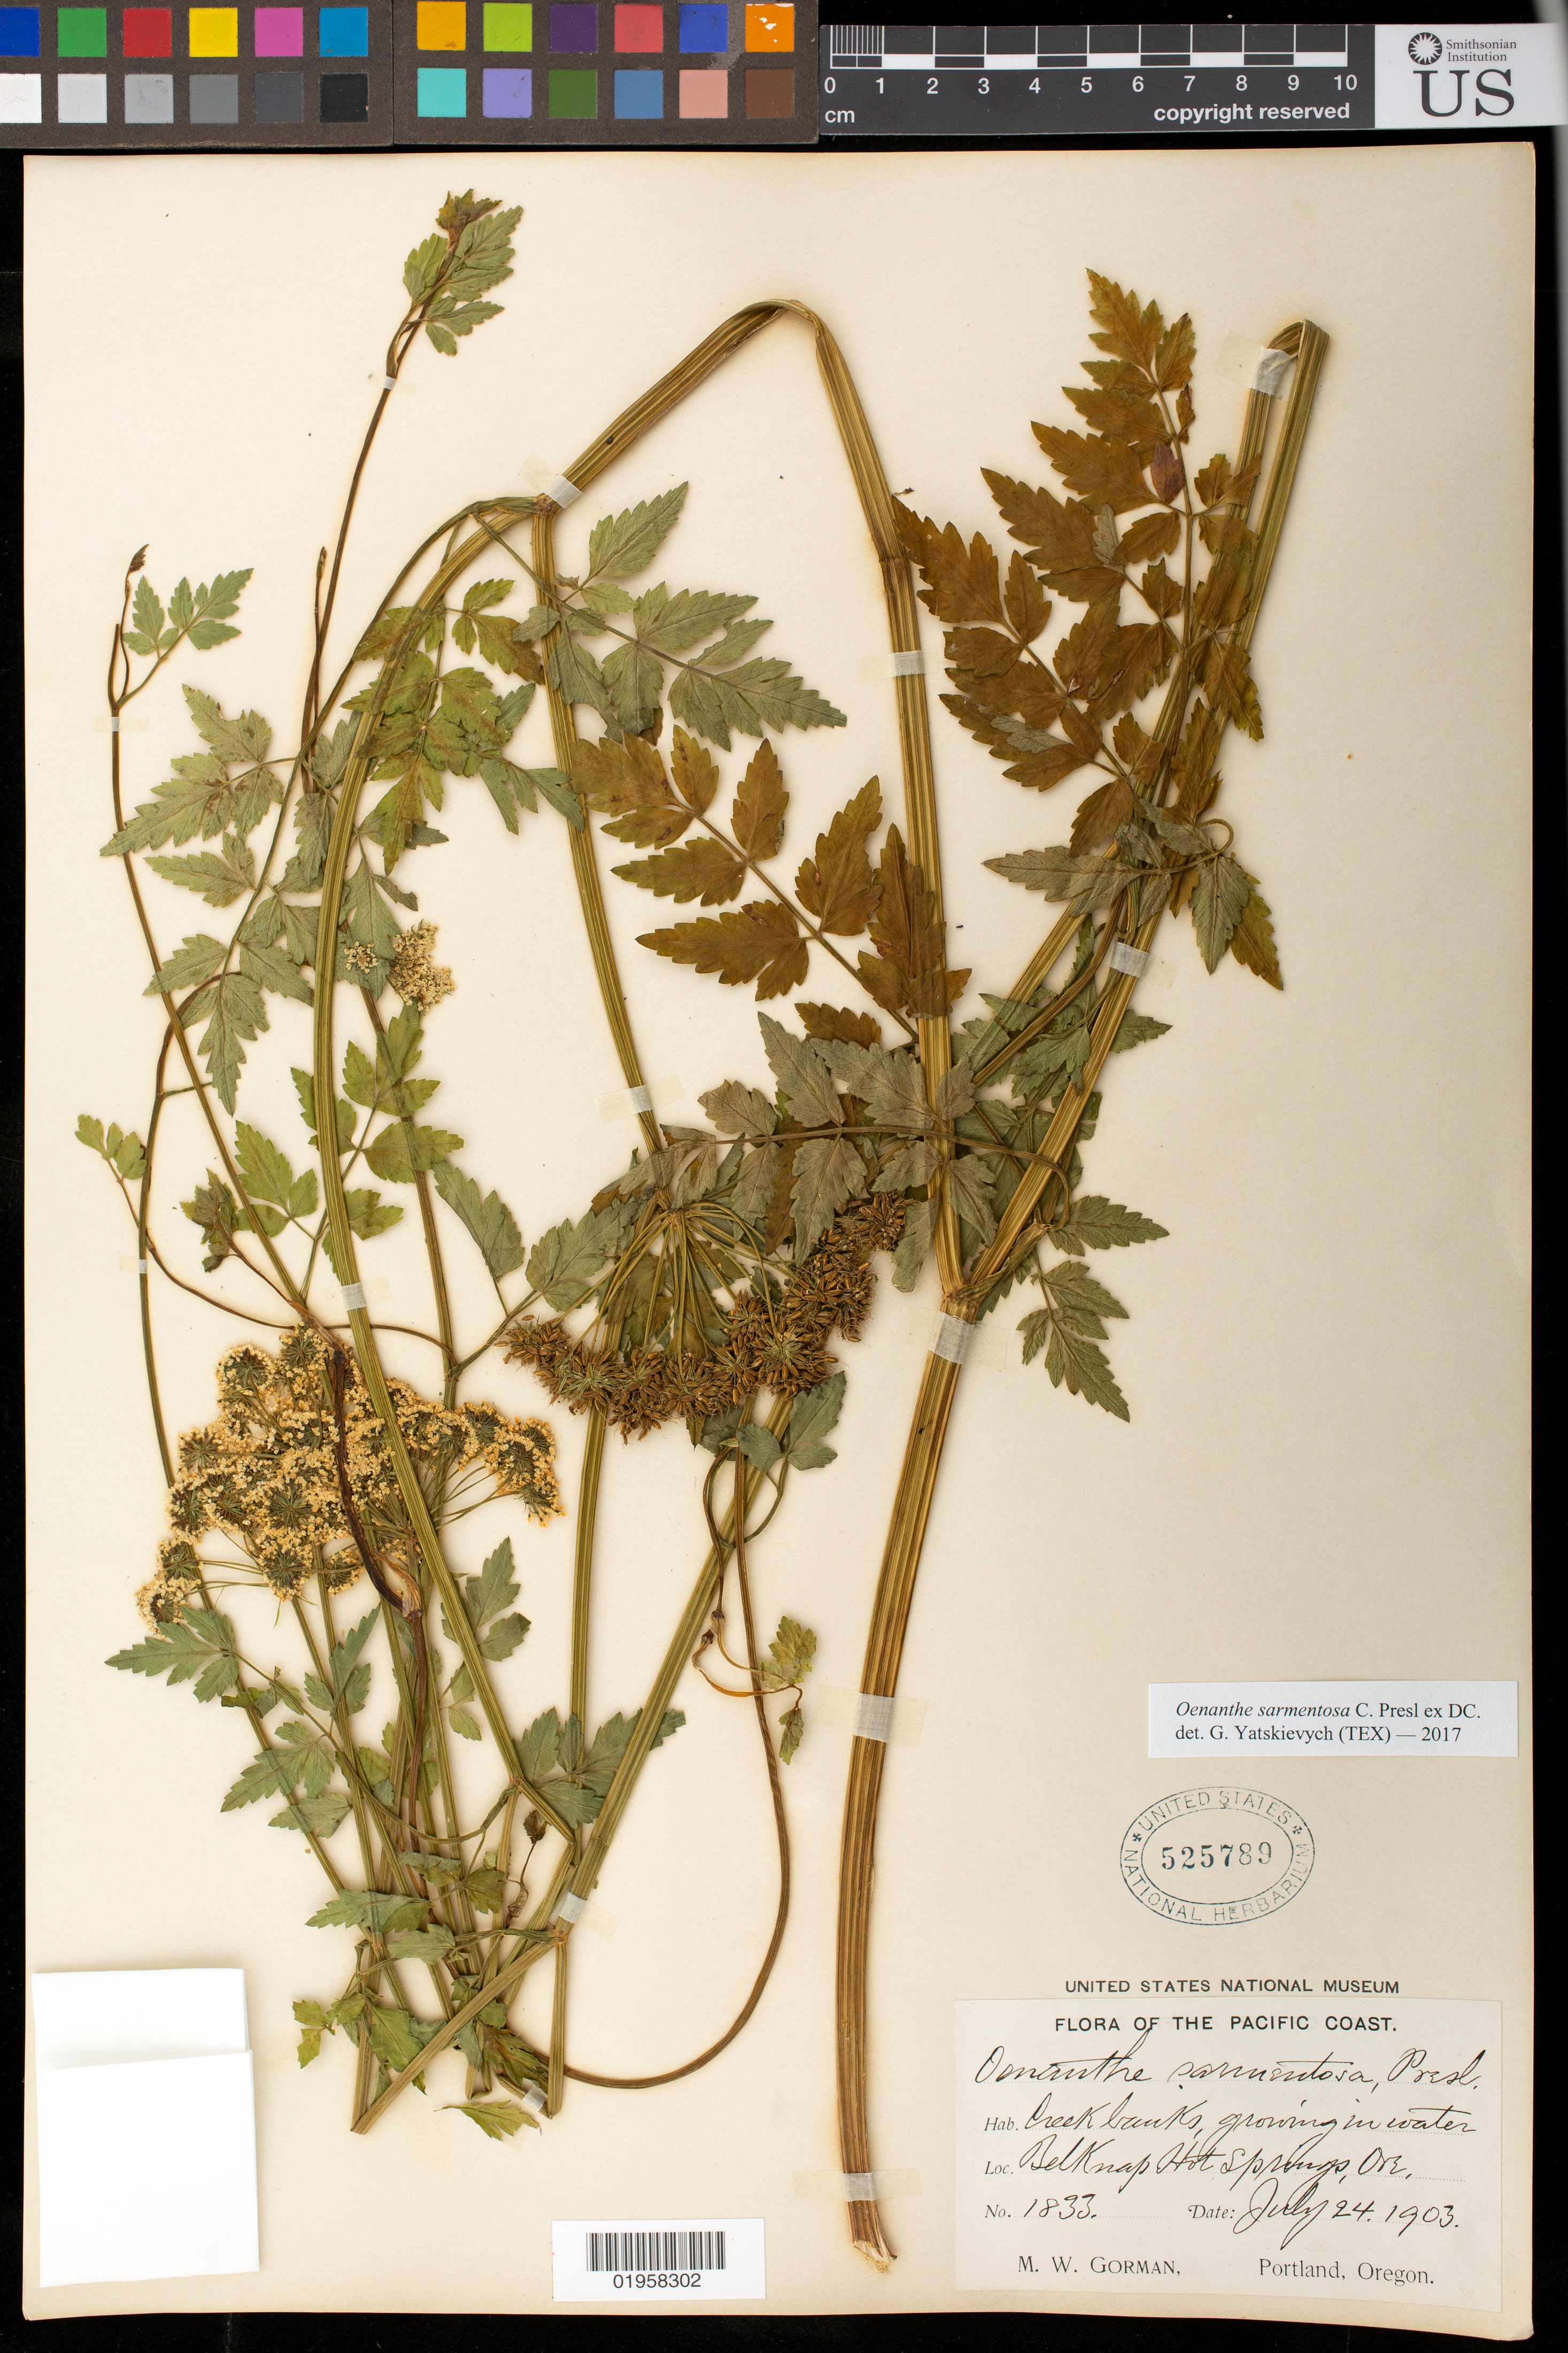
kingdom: Plantae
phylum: Tracheophyta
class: Magnoliopsida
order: Apiales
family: Apiaceae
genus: Oenanthe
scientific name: Oenanthe sarmentosa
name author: C. Presl ex DC.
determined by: Yatskievych, G. A.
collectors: M. W. Gorman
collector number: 1833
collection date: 1903-07-24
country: United States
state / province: Oregon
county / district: Lane County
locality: Belknap Hot Springs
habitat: Creek banks,growing in water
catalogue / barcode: US 525789